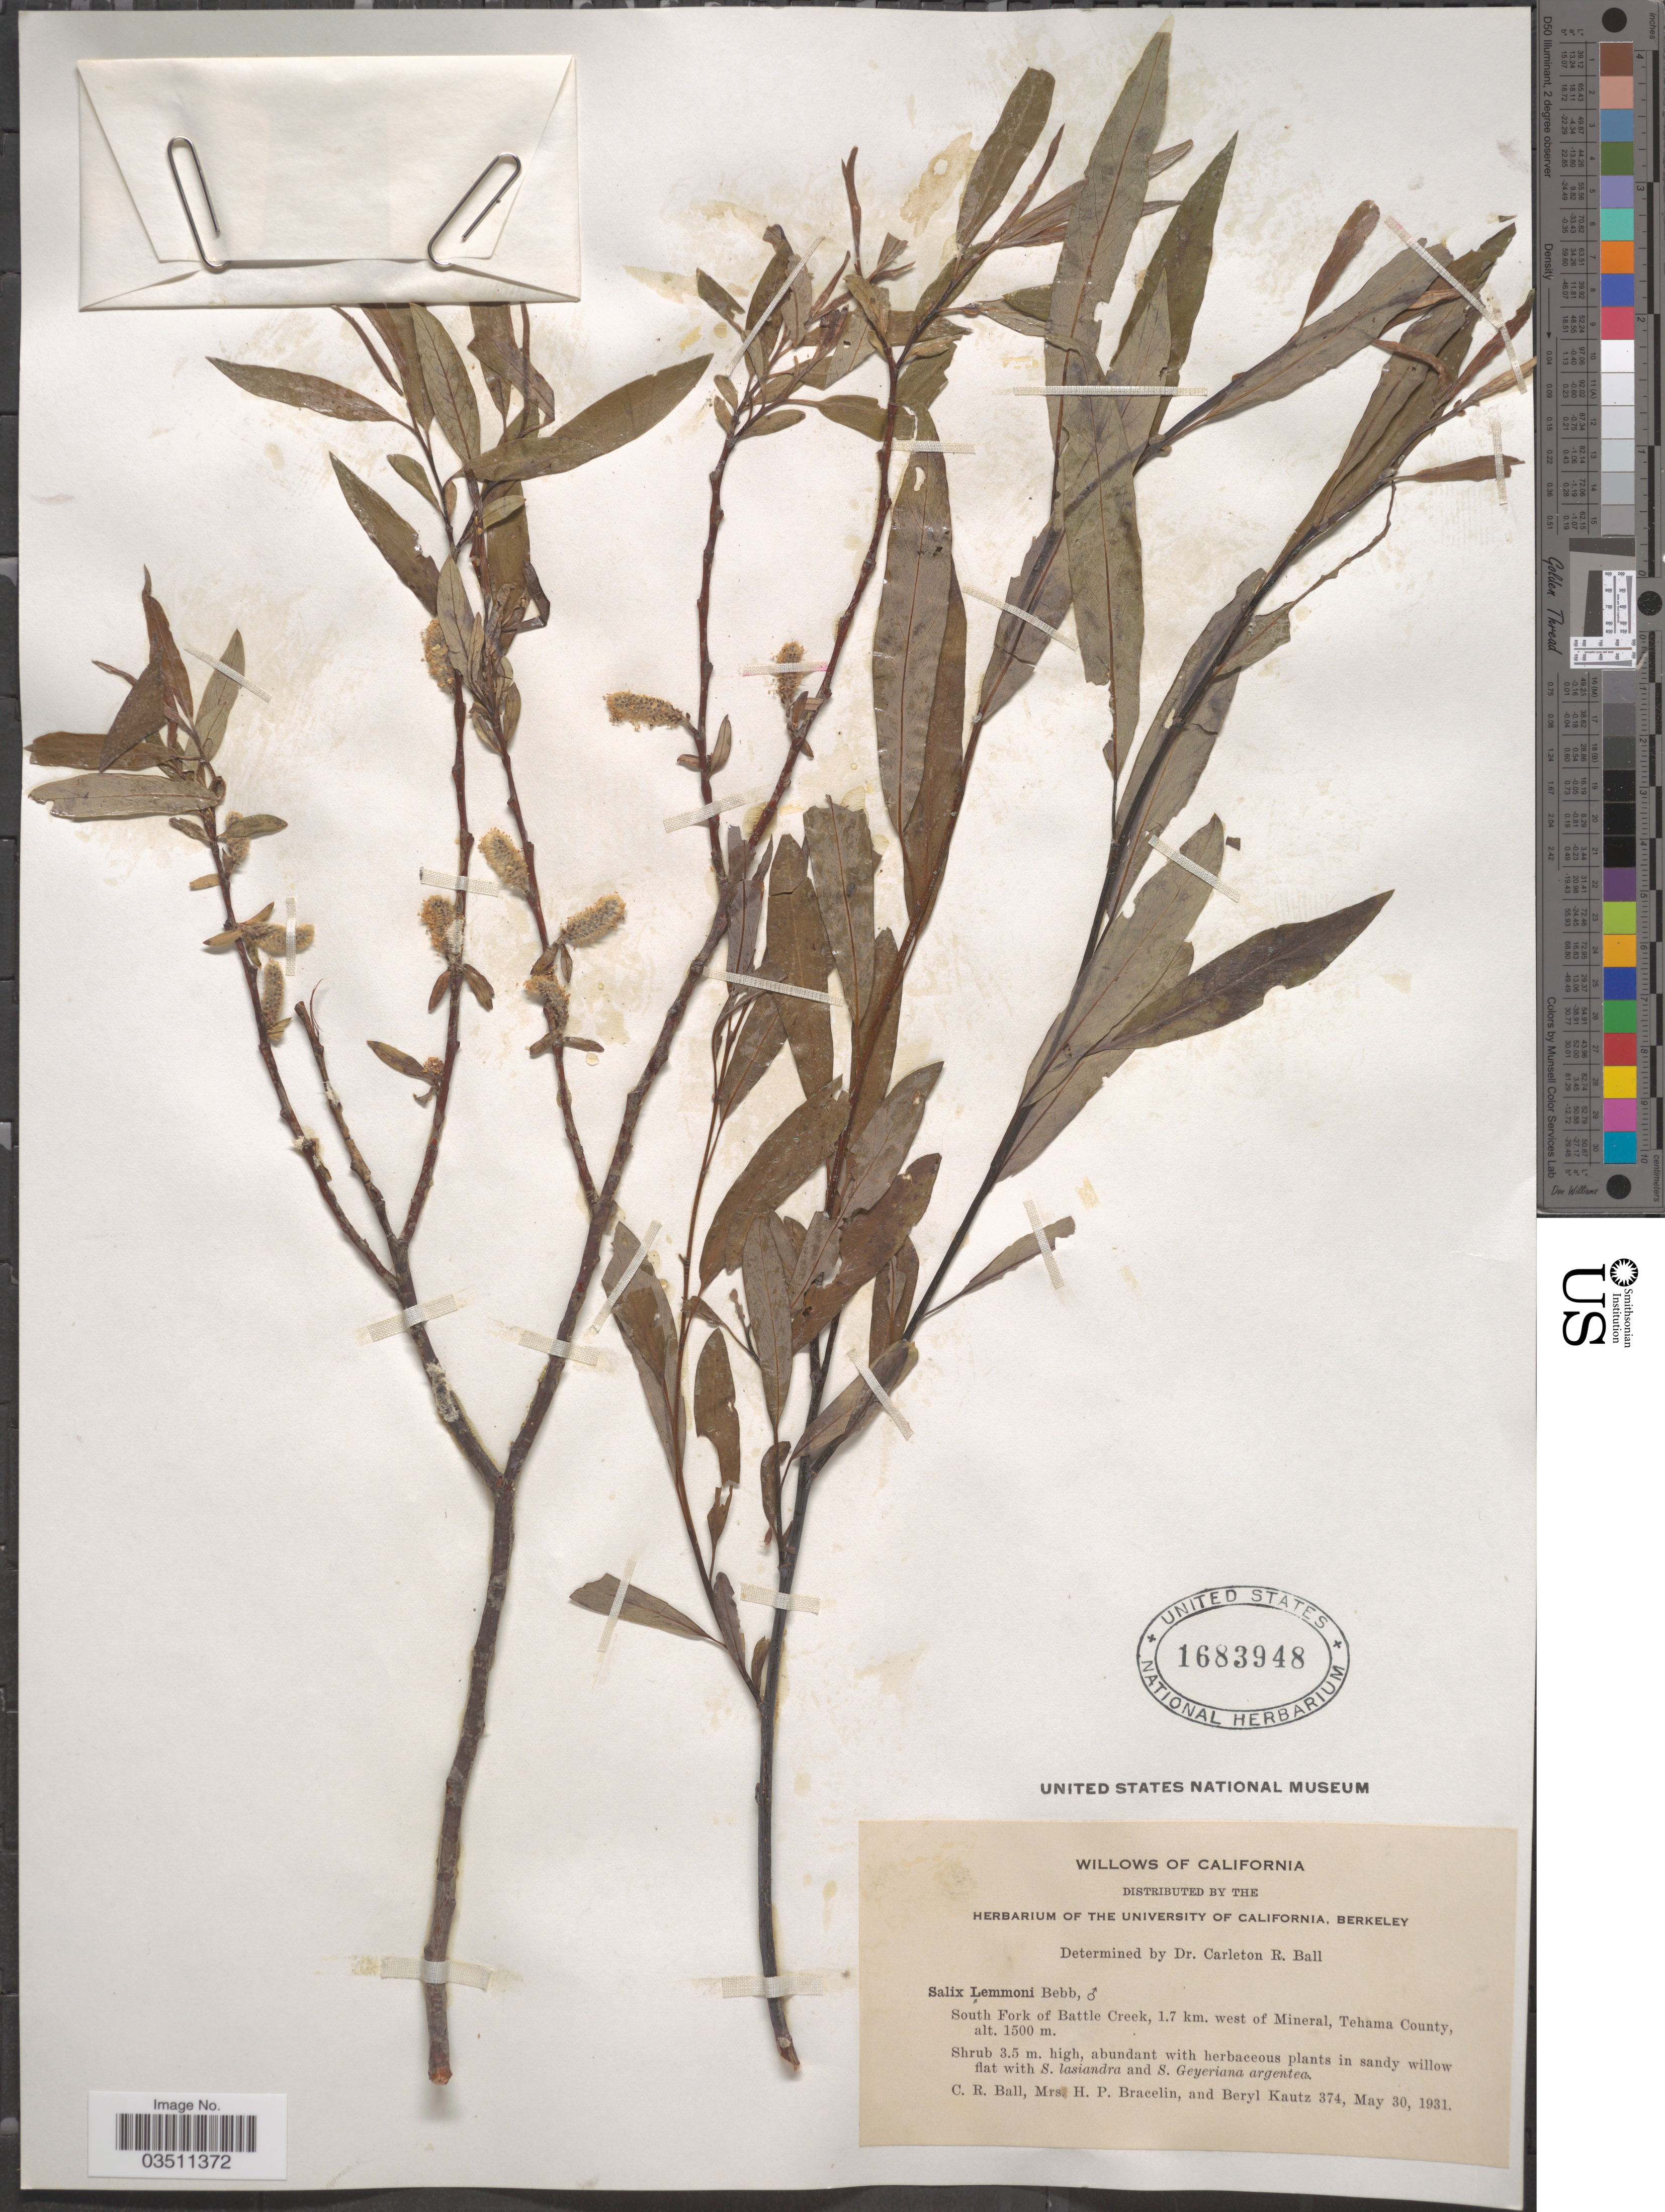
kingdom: Plantae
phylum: Tracheophyta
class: Magnoliopsida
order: Malpighiales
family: Salicaceae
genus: Salix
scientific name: Salix lemmonii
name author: Bebb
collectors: C. R. Ball, H. Bracelin & B. Kautz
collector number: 374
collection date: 1931-05-30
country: United States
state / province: California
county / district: Tehama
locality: South Fork of Battle Creek, 1.7 km. west of Mineral, Tehama County.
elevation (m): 1500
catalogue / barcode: US 1683948